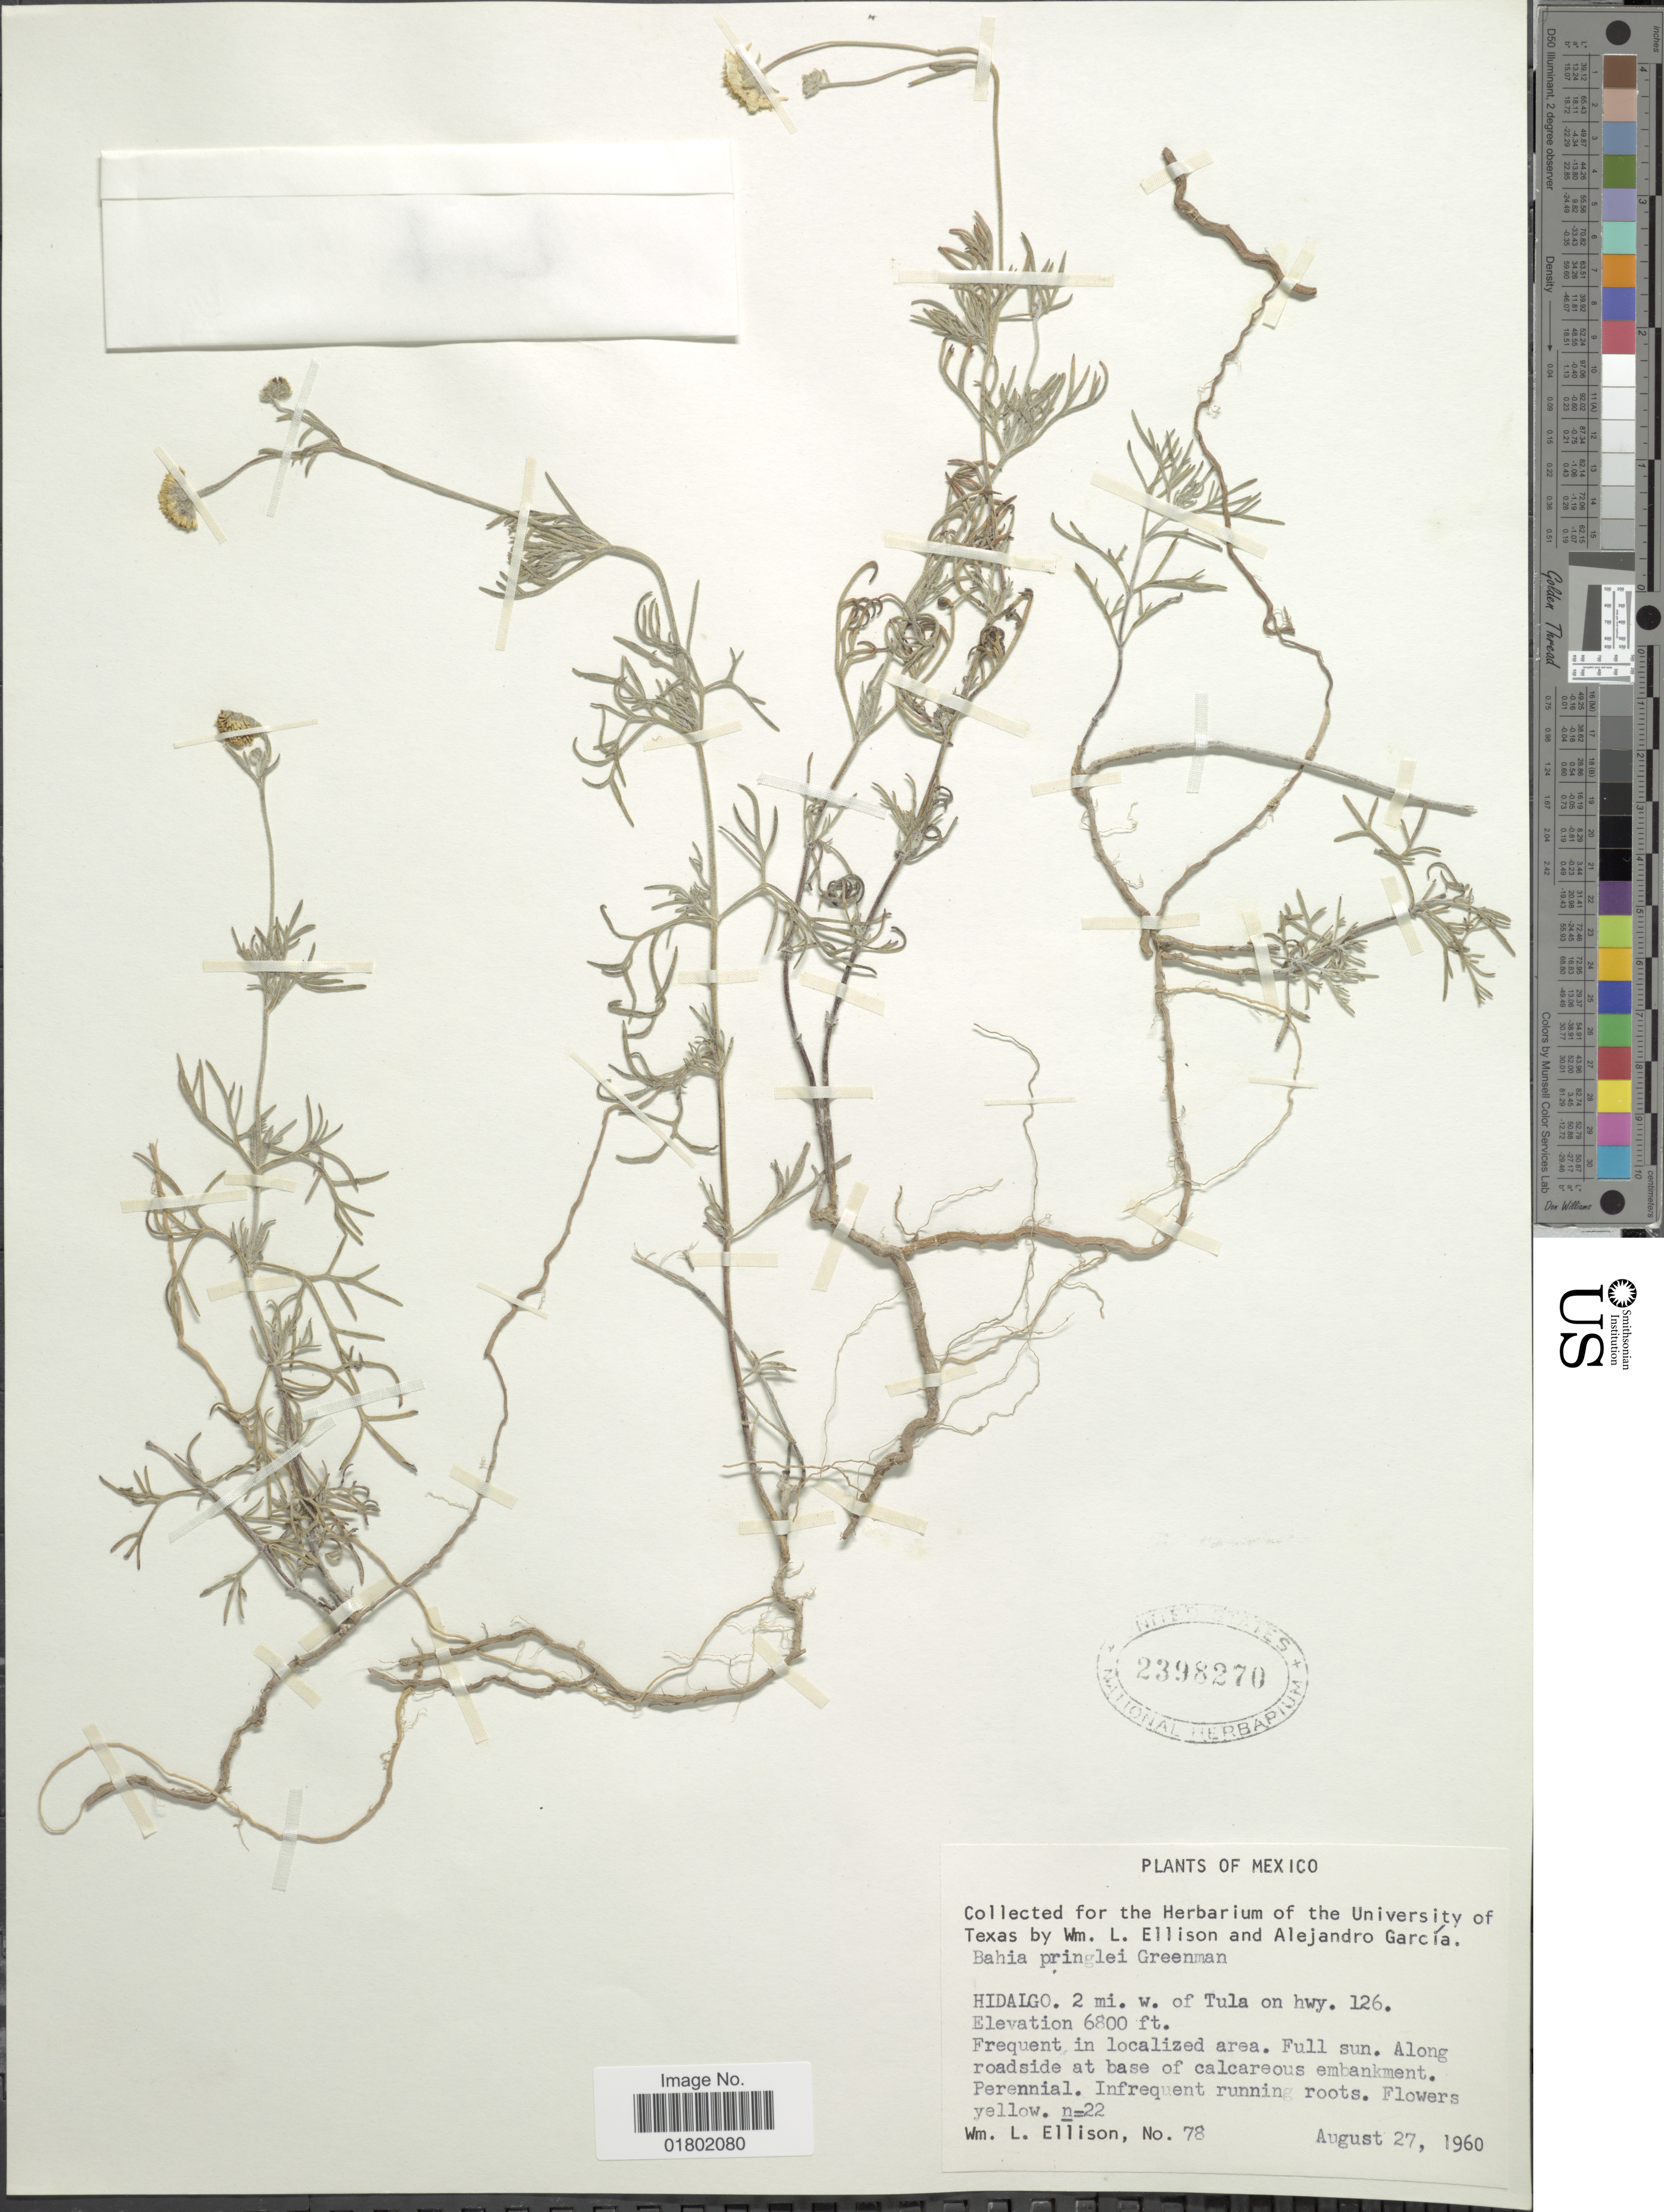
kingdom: Plantae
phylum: Tracheophyta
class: Magnoliopsida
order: Asterales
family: Asteraceae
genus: Bahia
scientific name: Bahia pringlei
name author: Greenm.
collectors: W. L. Ellison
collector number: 78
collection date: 1960-08-27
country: Mexico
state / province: Hidalgo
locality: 2 mi. w. of Tula on hwy. 126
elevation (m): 2073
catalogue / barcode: US 2398270